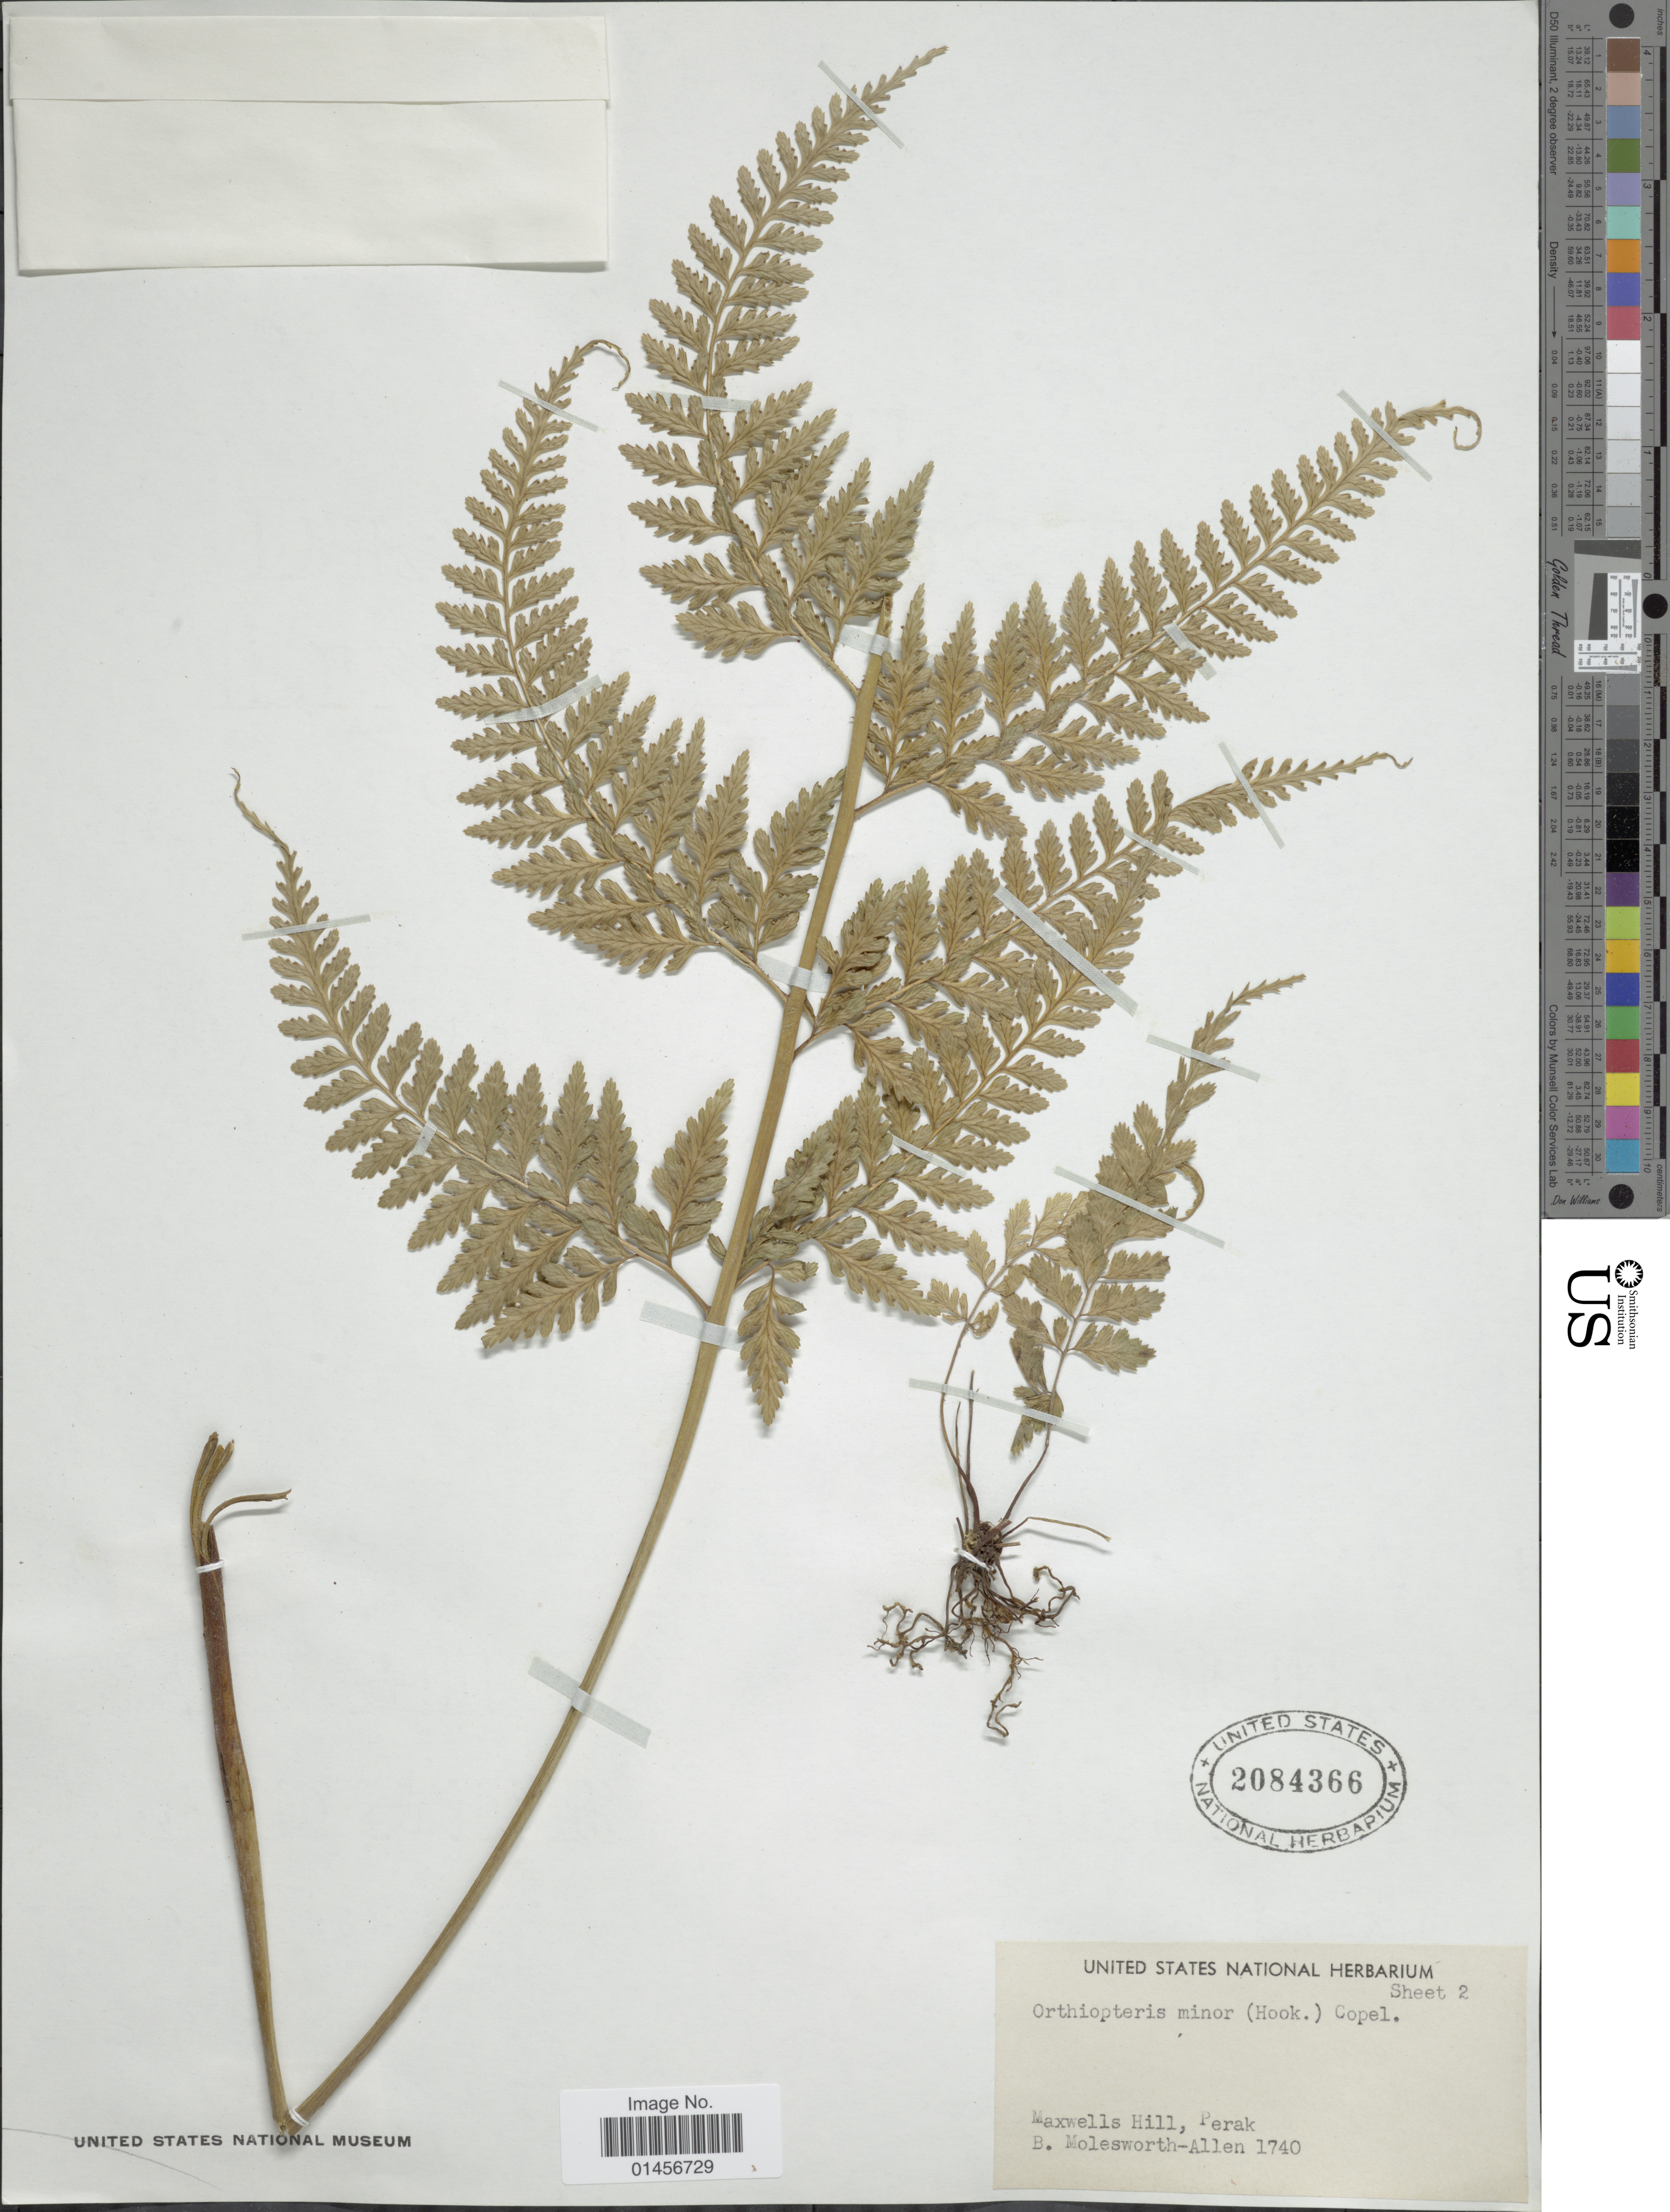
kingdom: Plantae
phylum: Tracheophyta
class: Polypodiopsida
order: Polypodiales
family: Saccolomataceae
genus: Saccoloma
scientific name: Saccoloma campylura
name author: (Kunze) Mett.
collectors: B. E. G. Molesworth-Allen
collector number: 1740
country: Malaysia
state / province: Perak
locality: Maxwells Hill.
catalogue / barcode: US 2084366